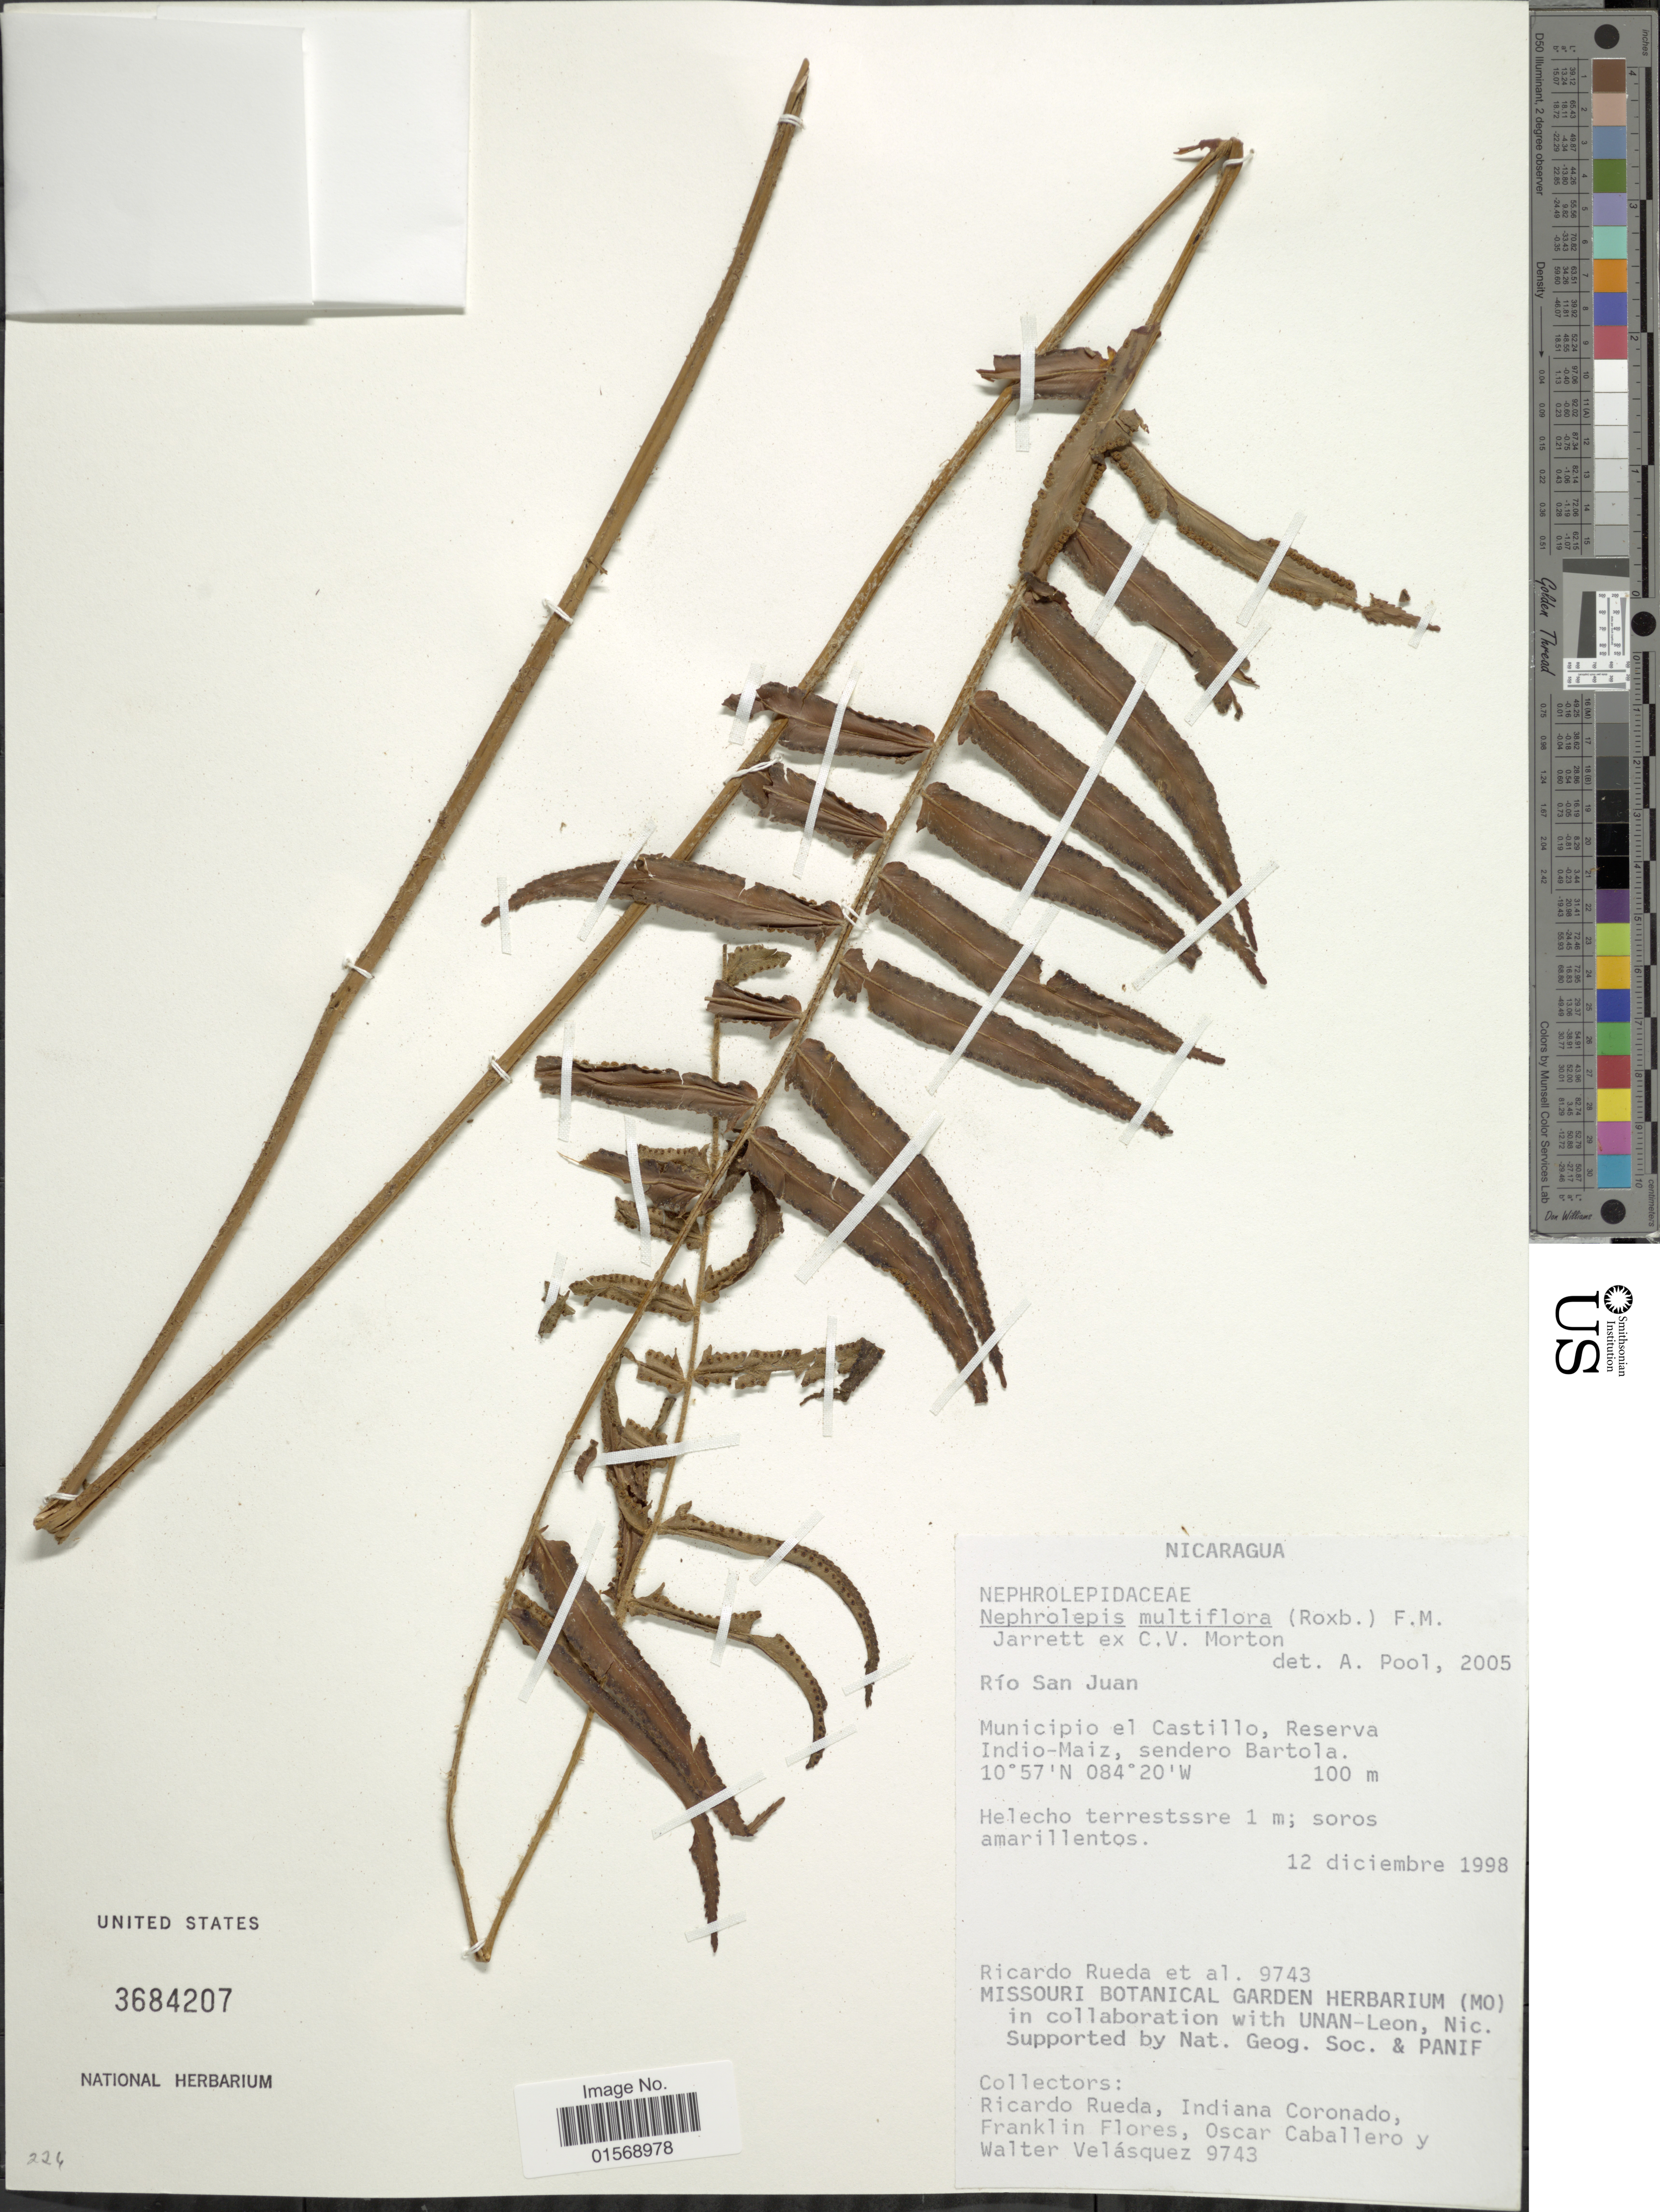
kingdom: Plantae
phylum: Tracheophyta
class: Polypodiopsida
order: Polypodiales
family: Nephrolepidaceae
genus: Nephrolepis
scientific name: Nephrolepis multiflora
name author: (Roxb.) F.M. Jarrett ex C.V. Morton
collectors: R. Rueda, I. Coronado, F. Flores, O. Caballero & W. Velasquez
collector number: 9743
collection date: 1998-12-12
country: Nicaragua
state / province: Rio San Juan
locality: Nicargua, Rio San Juan. Municipio el Castillo, Reserva Indio-Maiz, sendero Bartola.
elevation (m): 100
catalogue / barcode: US 3684207